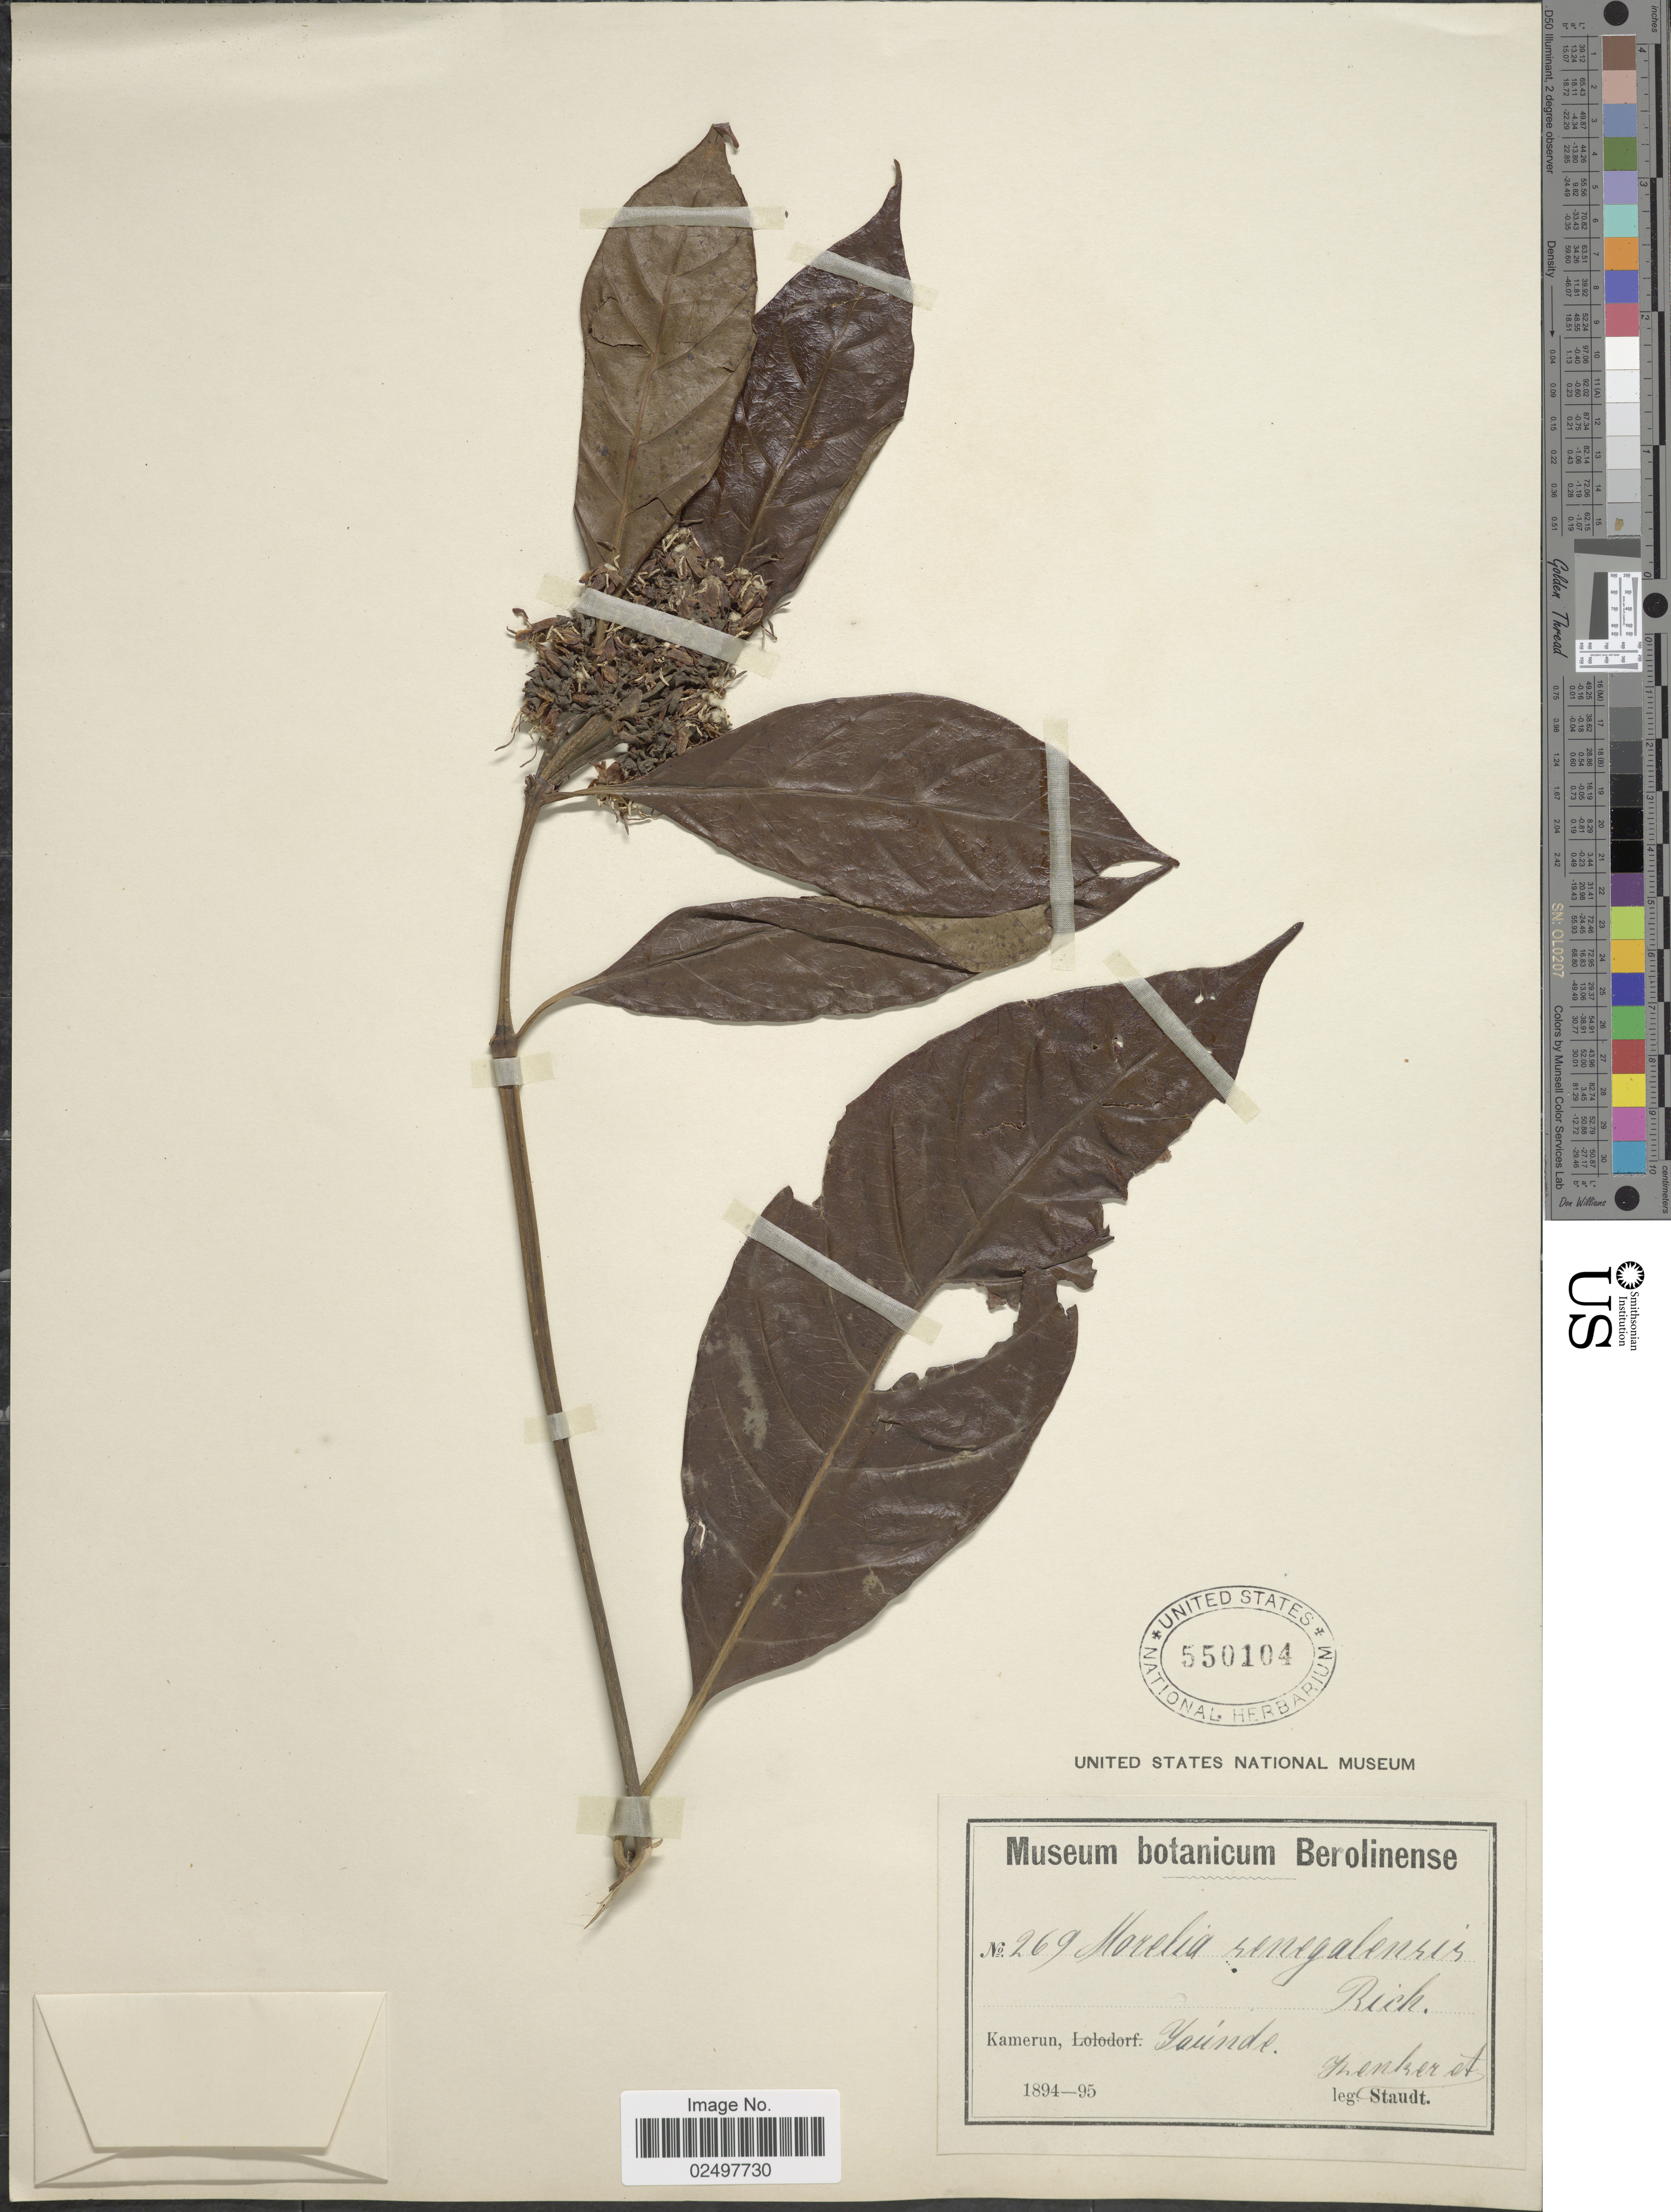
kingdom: Plantae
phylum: Tracheophyta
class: Magnoliopsida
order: Gentianales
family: Rubiaceae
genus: Morelia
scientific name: Morelia senegalensis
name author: A. Rich. ex DC.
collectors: Zenker, -- & -. Staudt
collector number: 269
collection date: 1894/1895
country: Cameroon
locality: Kamerun, Yaunde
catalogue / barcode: US 550104